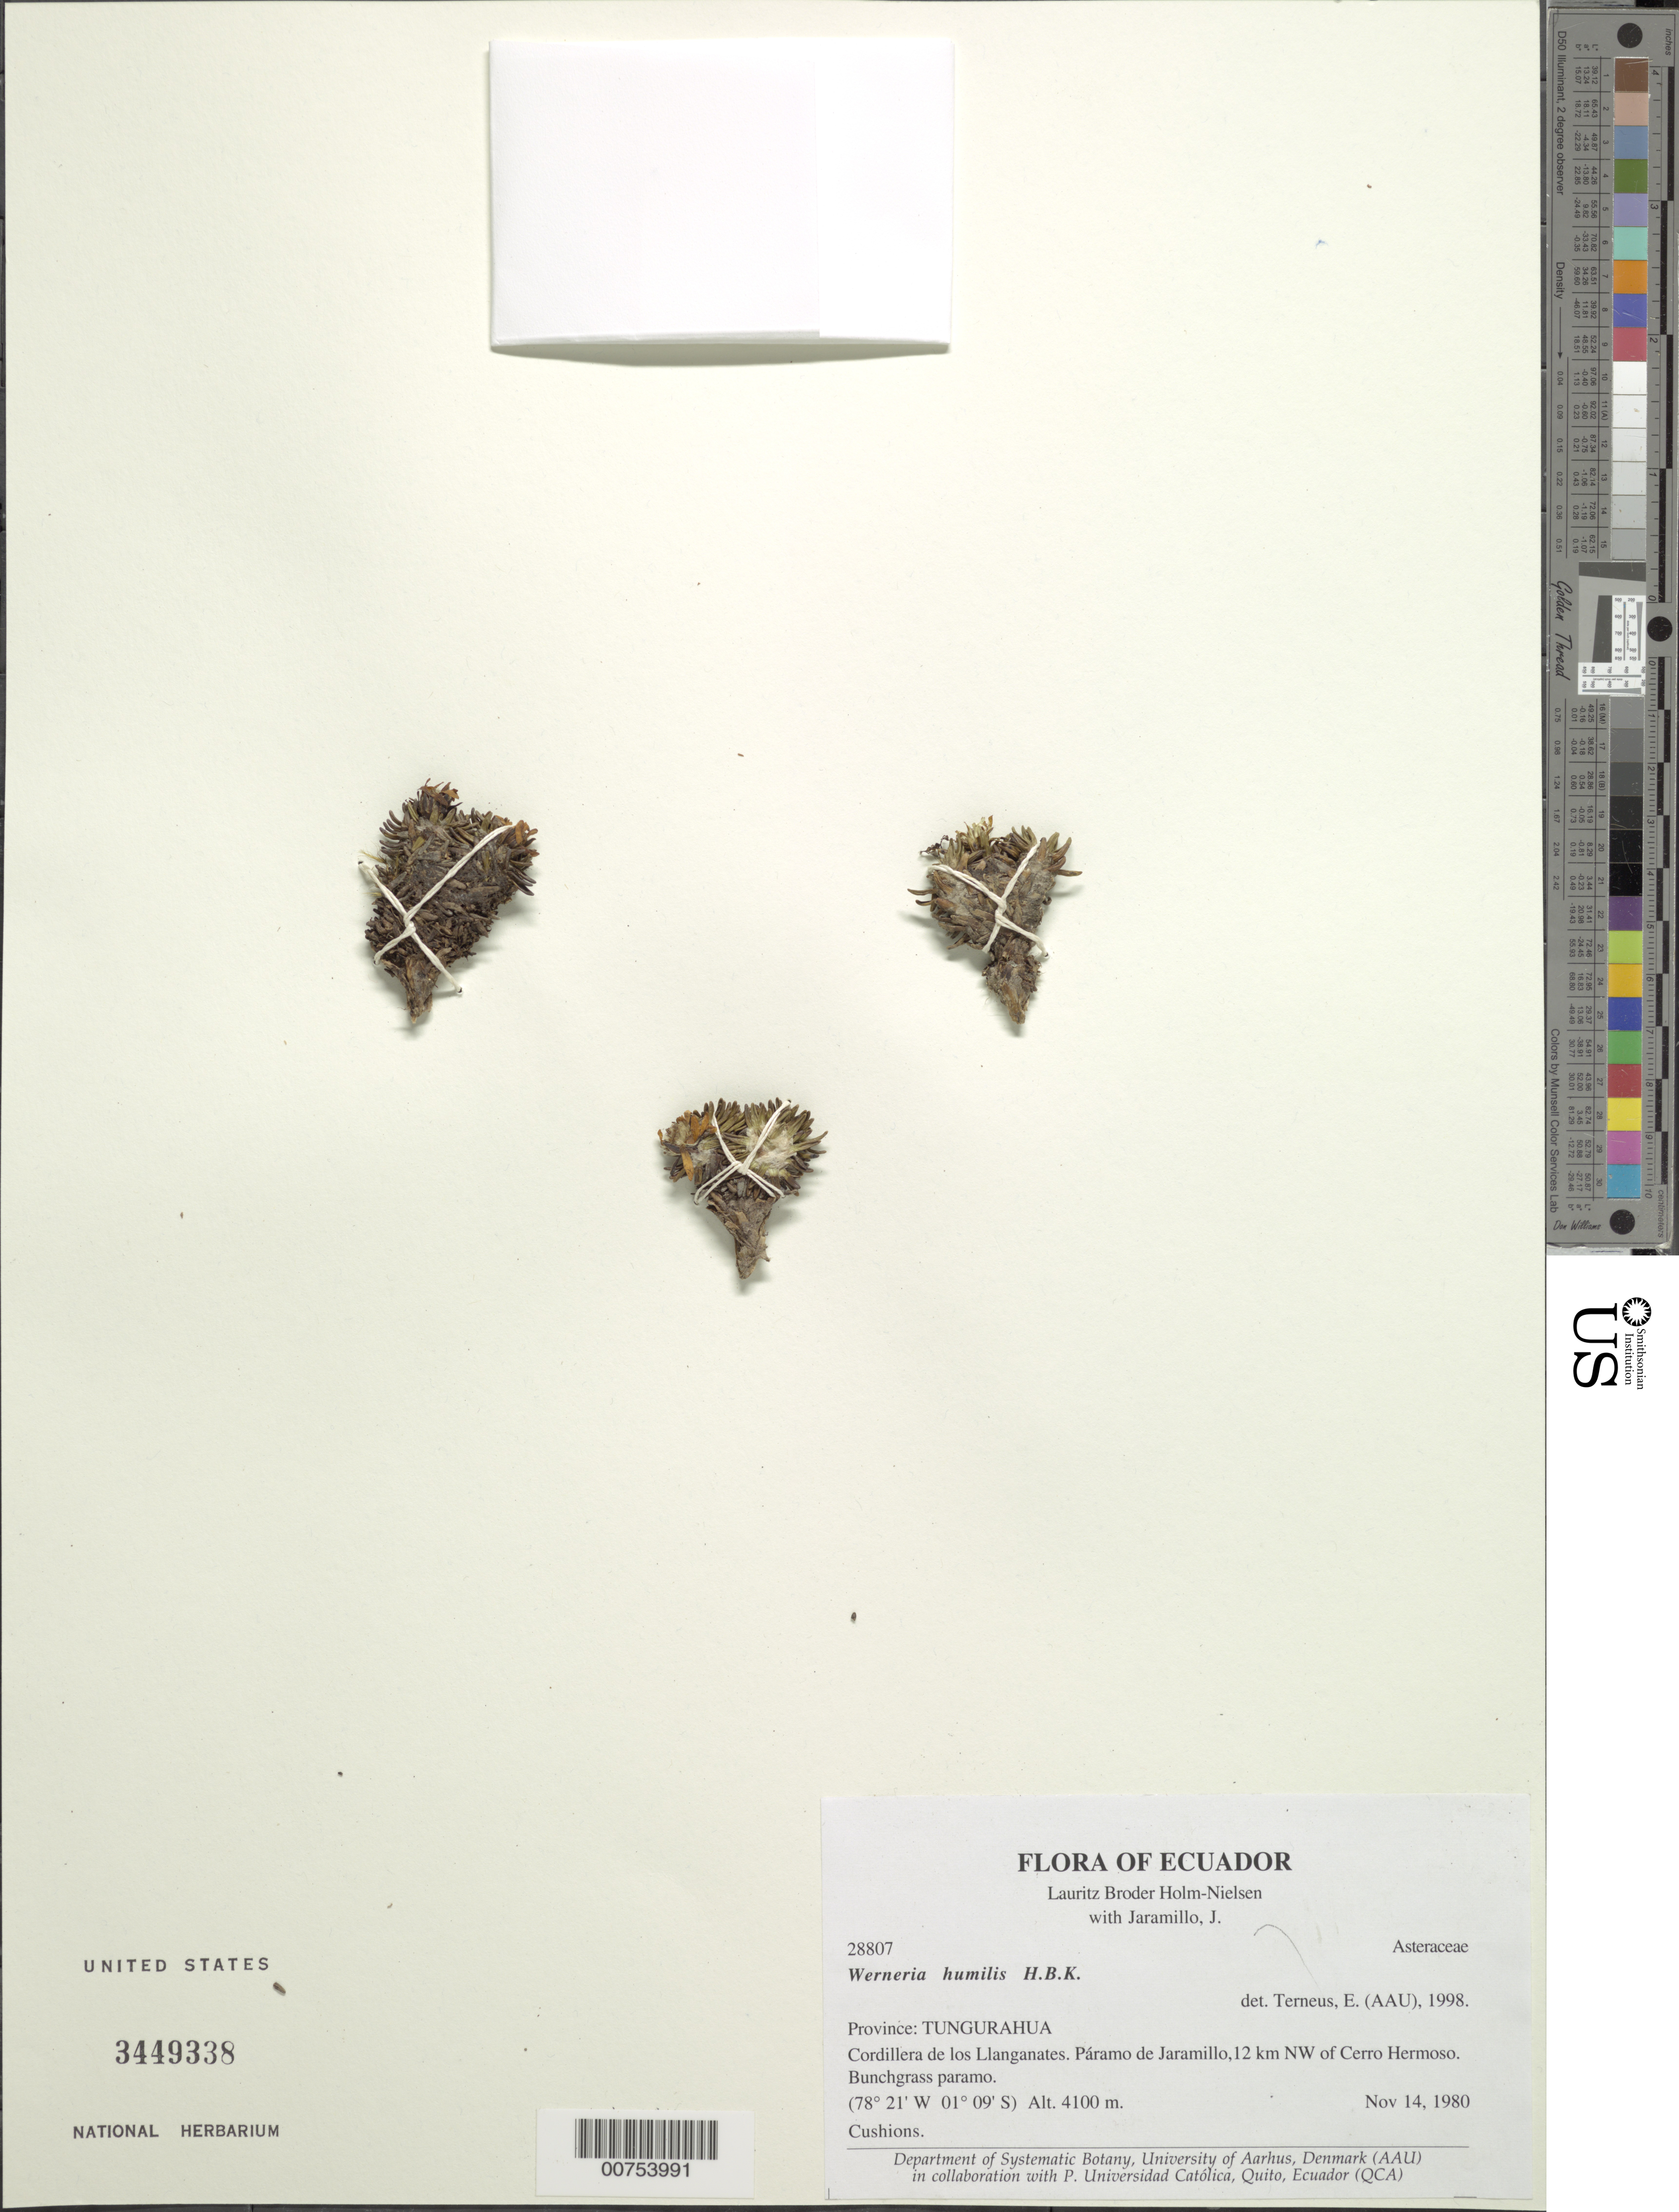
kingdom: Plantae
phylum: Tracheophyta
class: Magnoliopsida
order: Asterales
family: Asteraceae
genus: Xenophyllum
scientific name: Xenophyllum humile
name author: (Kunth) V.A. Funk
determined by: Funk, Vicki A., (BOT), Smithsonian Institution - National Museum of Natural History (UNITED STATES)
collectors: L. B. Holm-Nielsen & J. L. Jaramillo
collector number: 28807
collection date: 1980-11-14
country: Ecuador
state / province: Tungurahua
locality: Cordillera de los Llanganates, Páramo de Jaramillo, 12 km NW of Cerro Hermoso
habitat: Bunchgrass paramo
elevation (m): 4100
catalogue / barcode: US 3449338